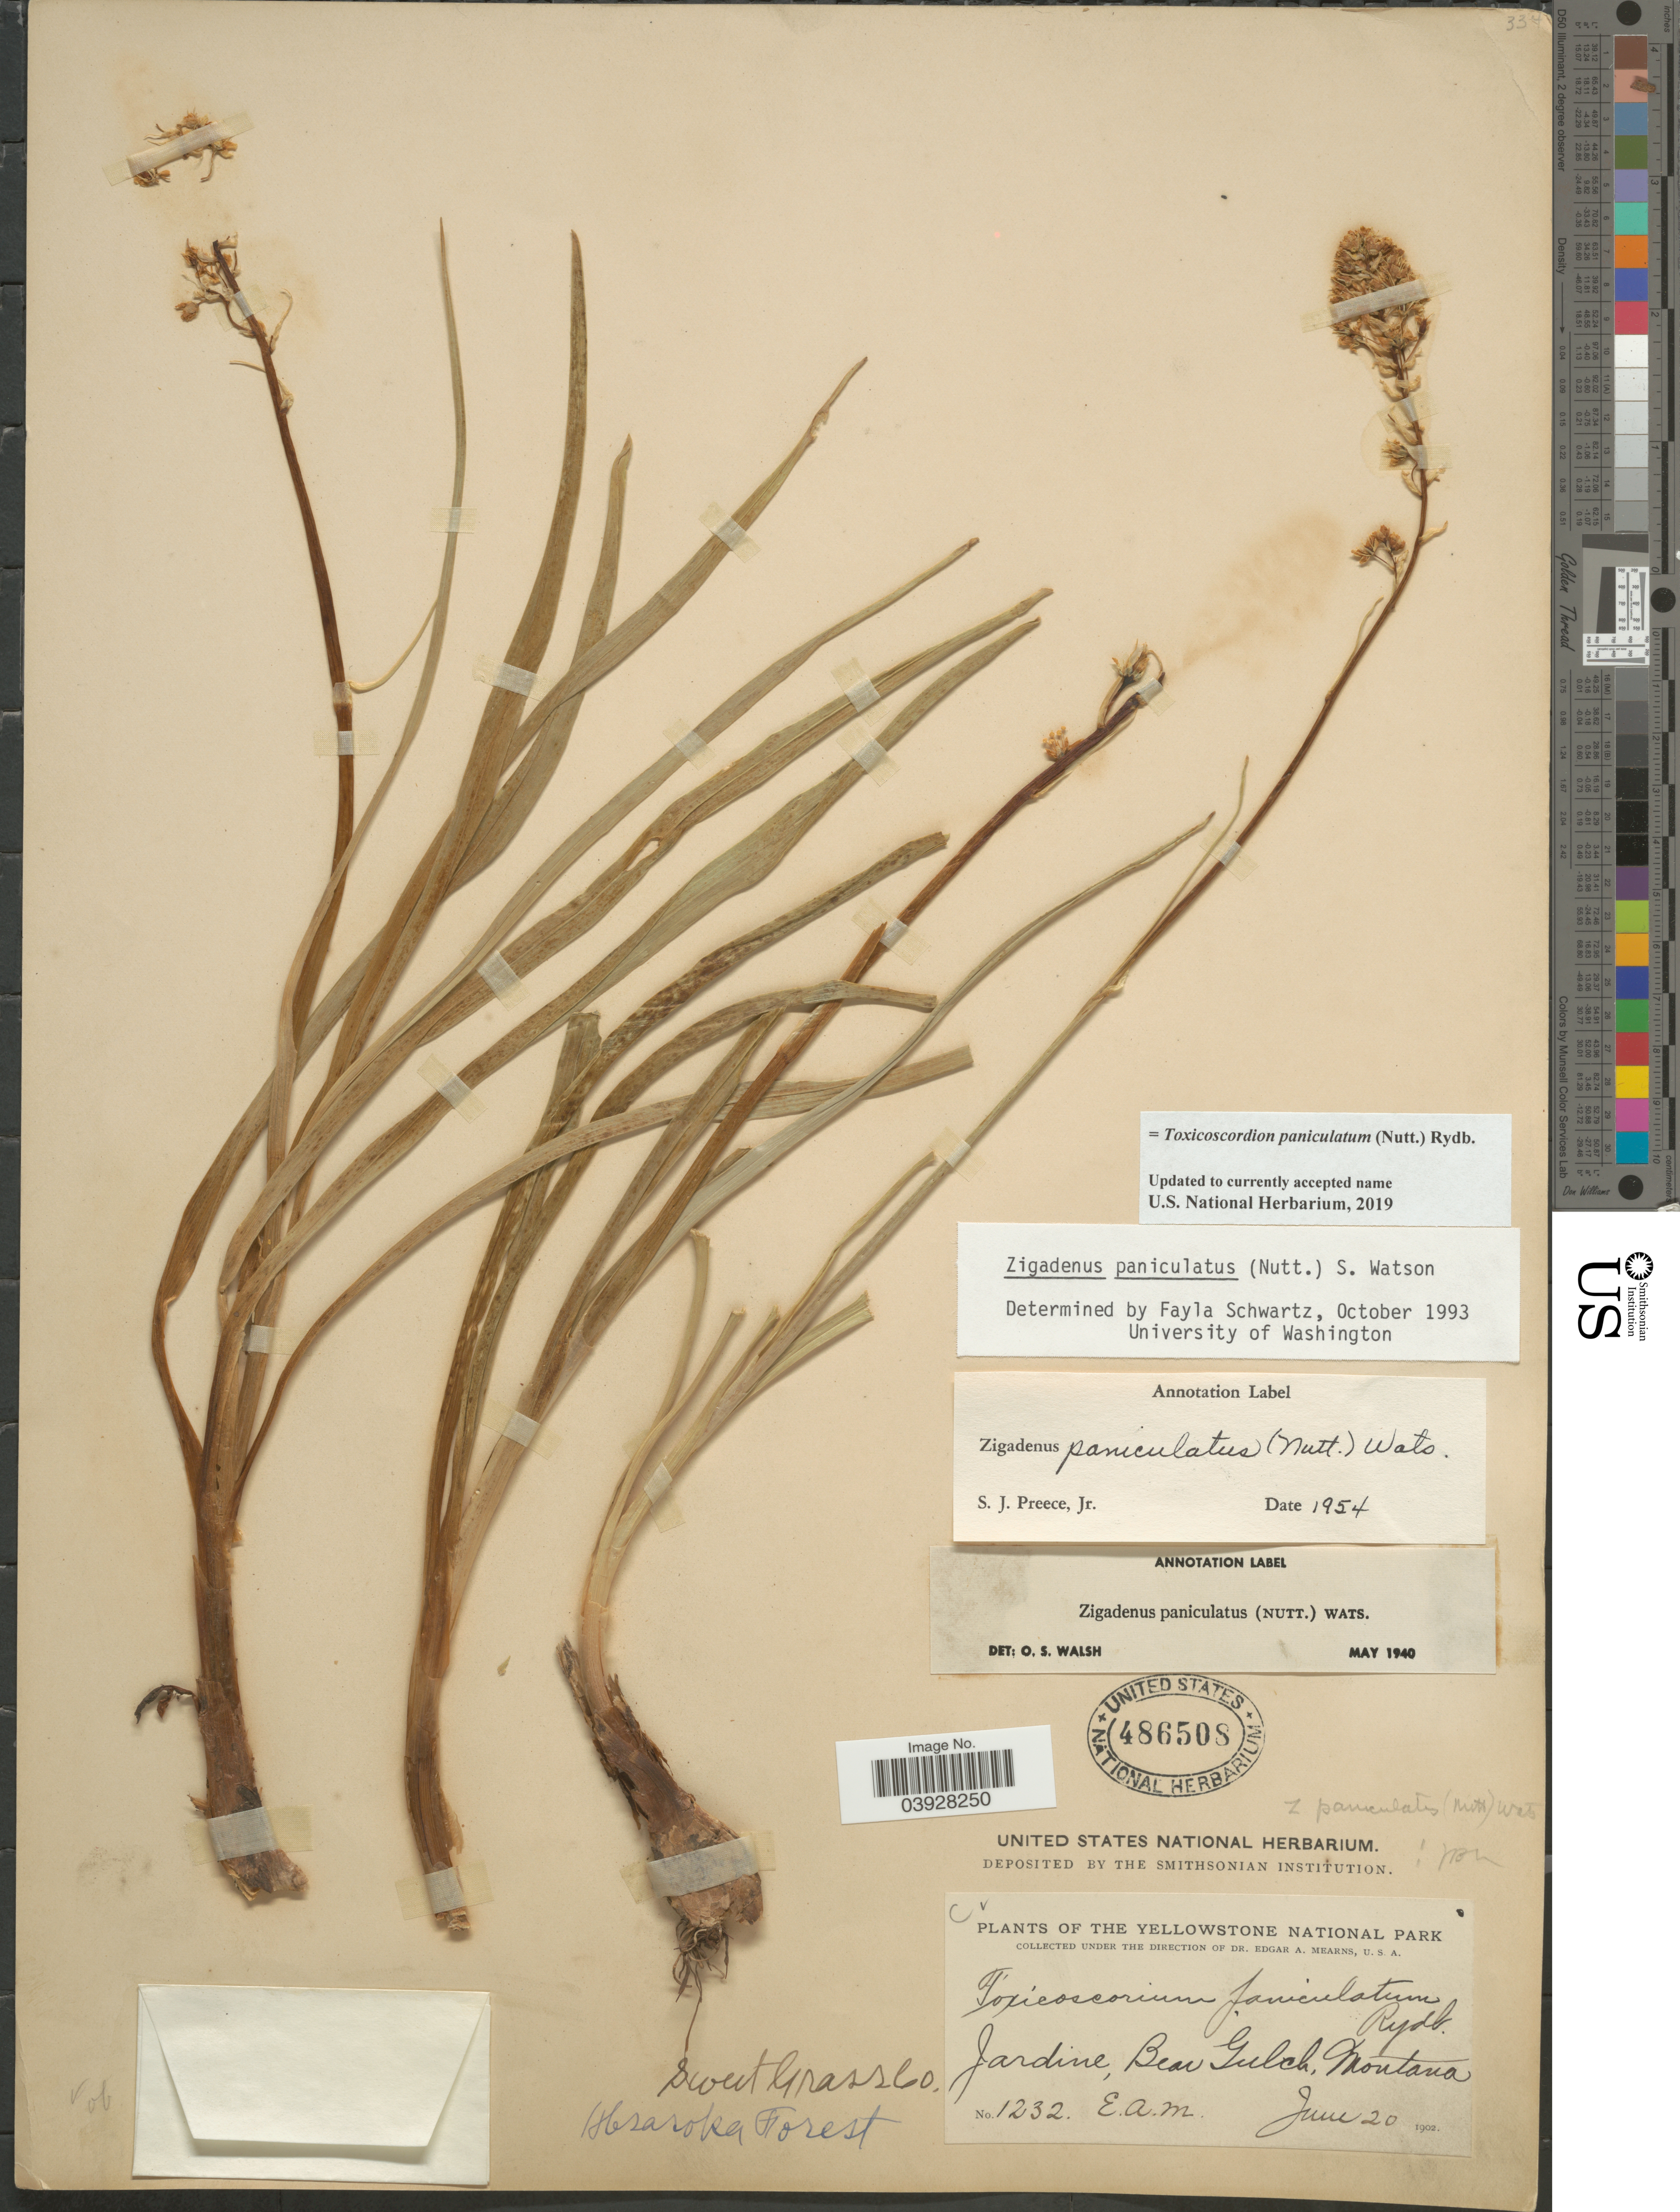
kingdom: Plantae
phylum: Tracheophyta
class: Liliopsida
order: Liliales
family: Melanthiaceae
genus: Toxicoscordion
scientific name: Toxicoscordion paniculatum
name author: (Nutt.) Rydb.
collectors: E. A. Mearns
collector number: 1232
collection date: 1902-06-20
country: United States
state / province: Montana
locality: The Yellowstone National Park. Jardine, Bear Gulch. Sweet Grass Co. Absaroka Forest.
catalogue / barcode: US 486508